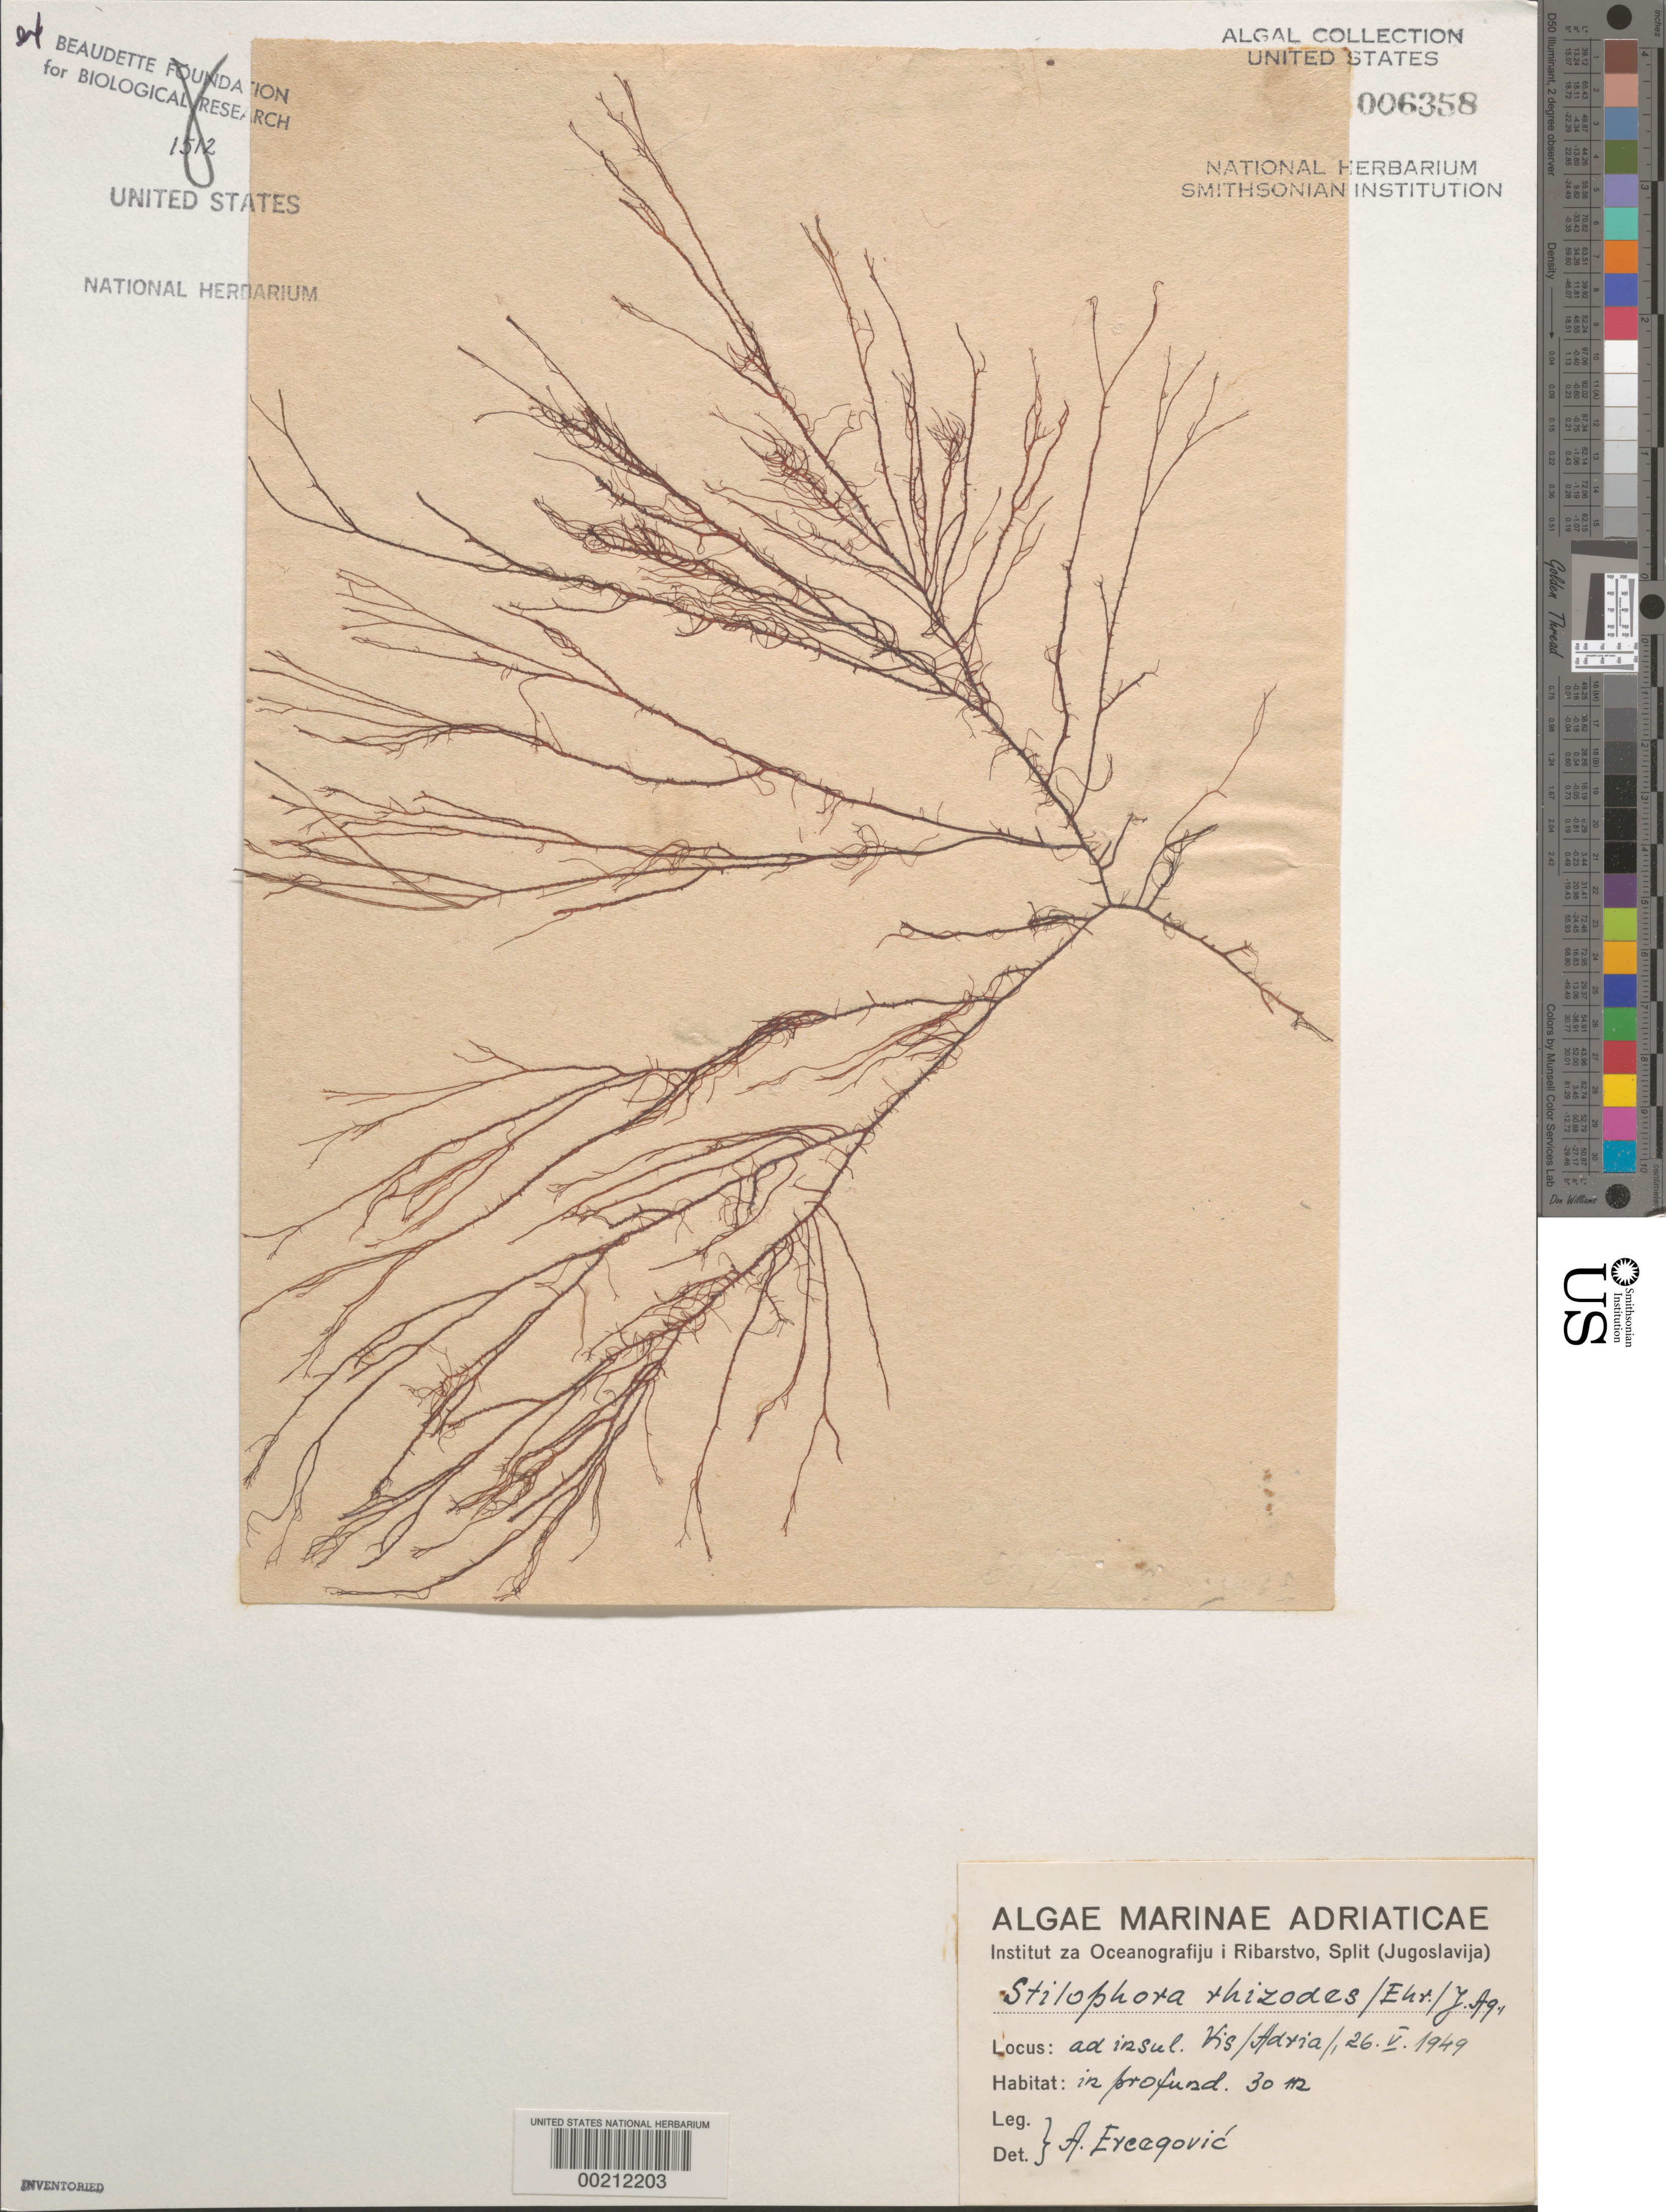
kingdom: Chromista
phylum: Ochrophyta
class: Phaeophyceae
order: Ectocarpales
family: Chordariaceae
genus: Stilophora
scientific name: Stilophora tenella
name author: (Esper) P.C. Silva in P.C. Silva et al.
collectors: A. Ercegovic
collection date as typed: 26 May 1949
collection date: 1949-05-26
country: Croatia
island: Vis Island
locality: Adriatic Sea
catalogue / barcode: US 6358